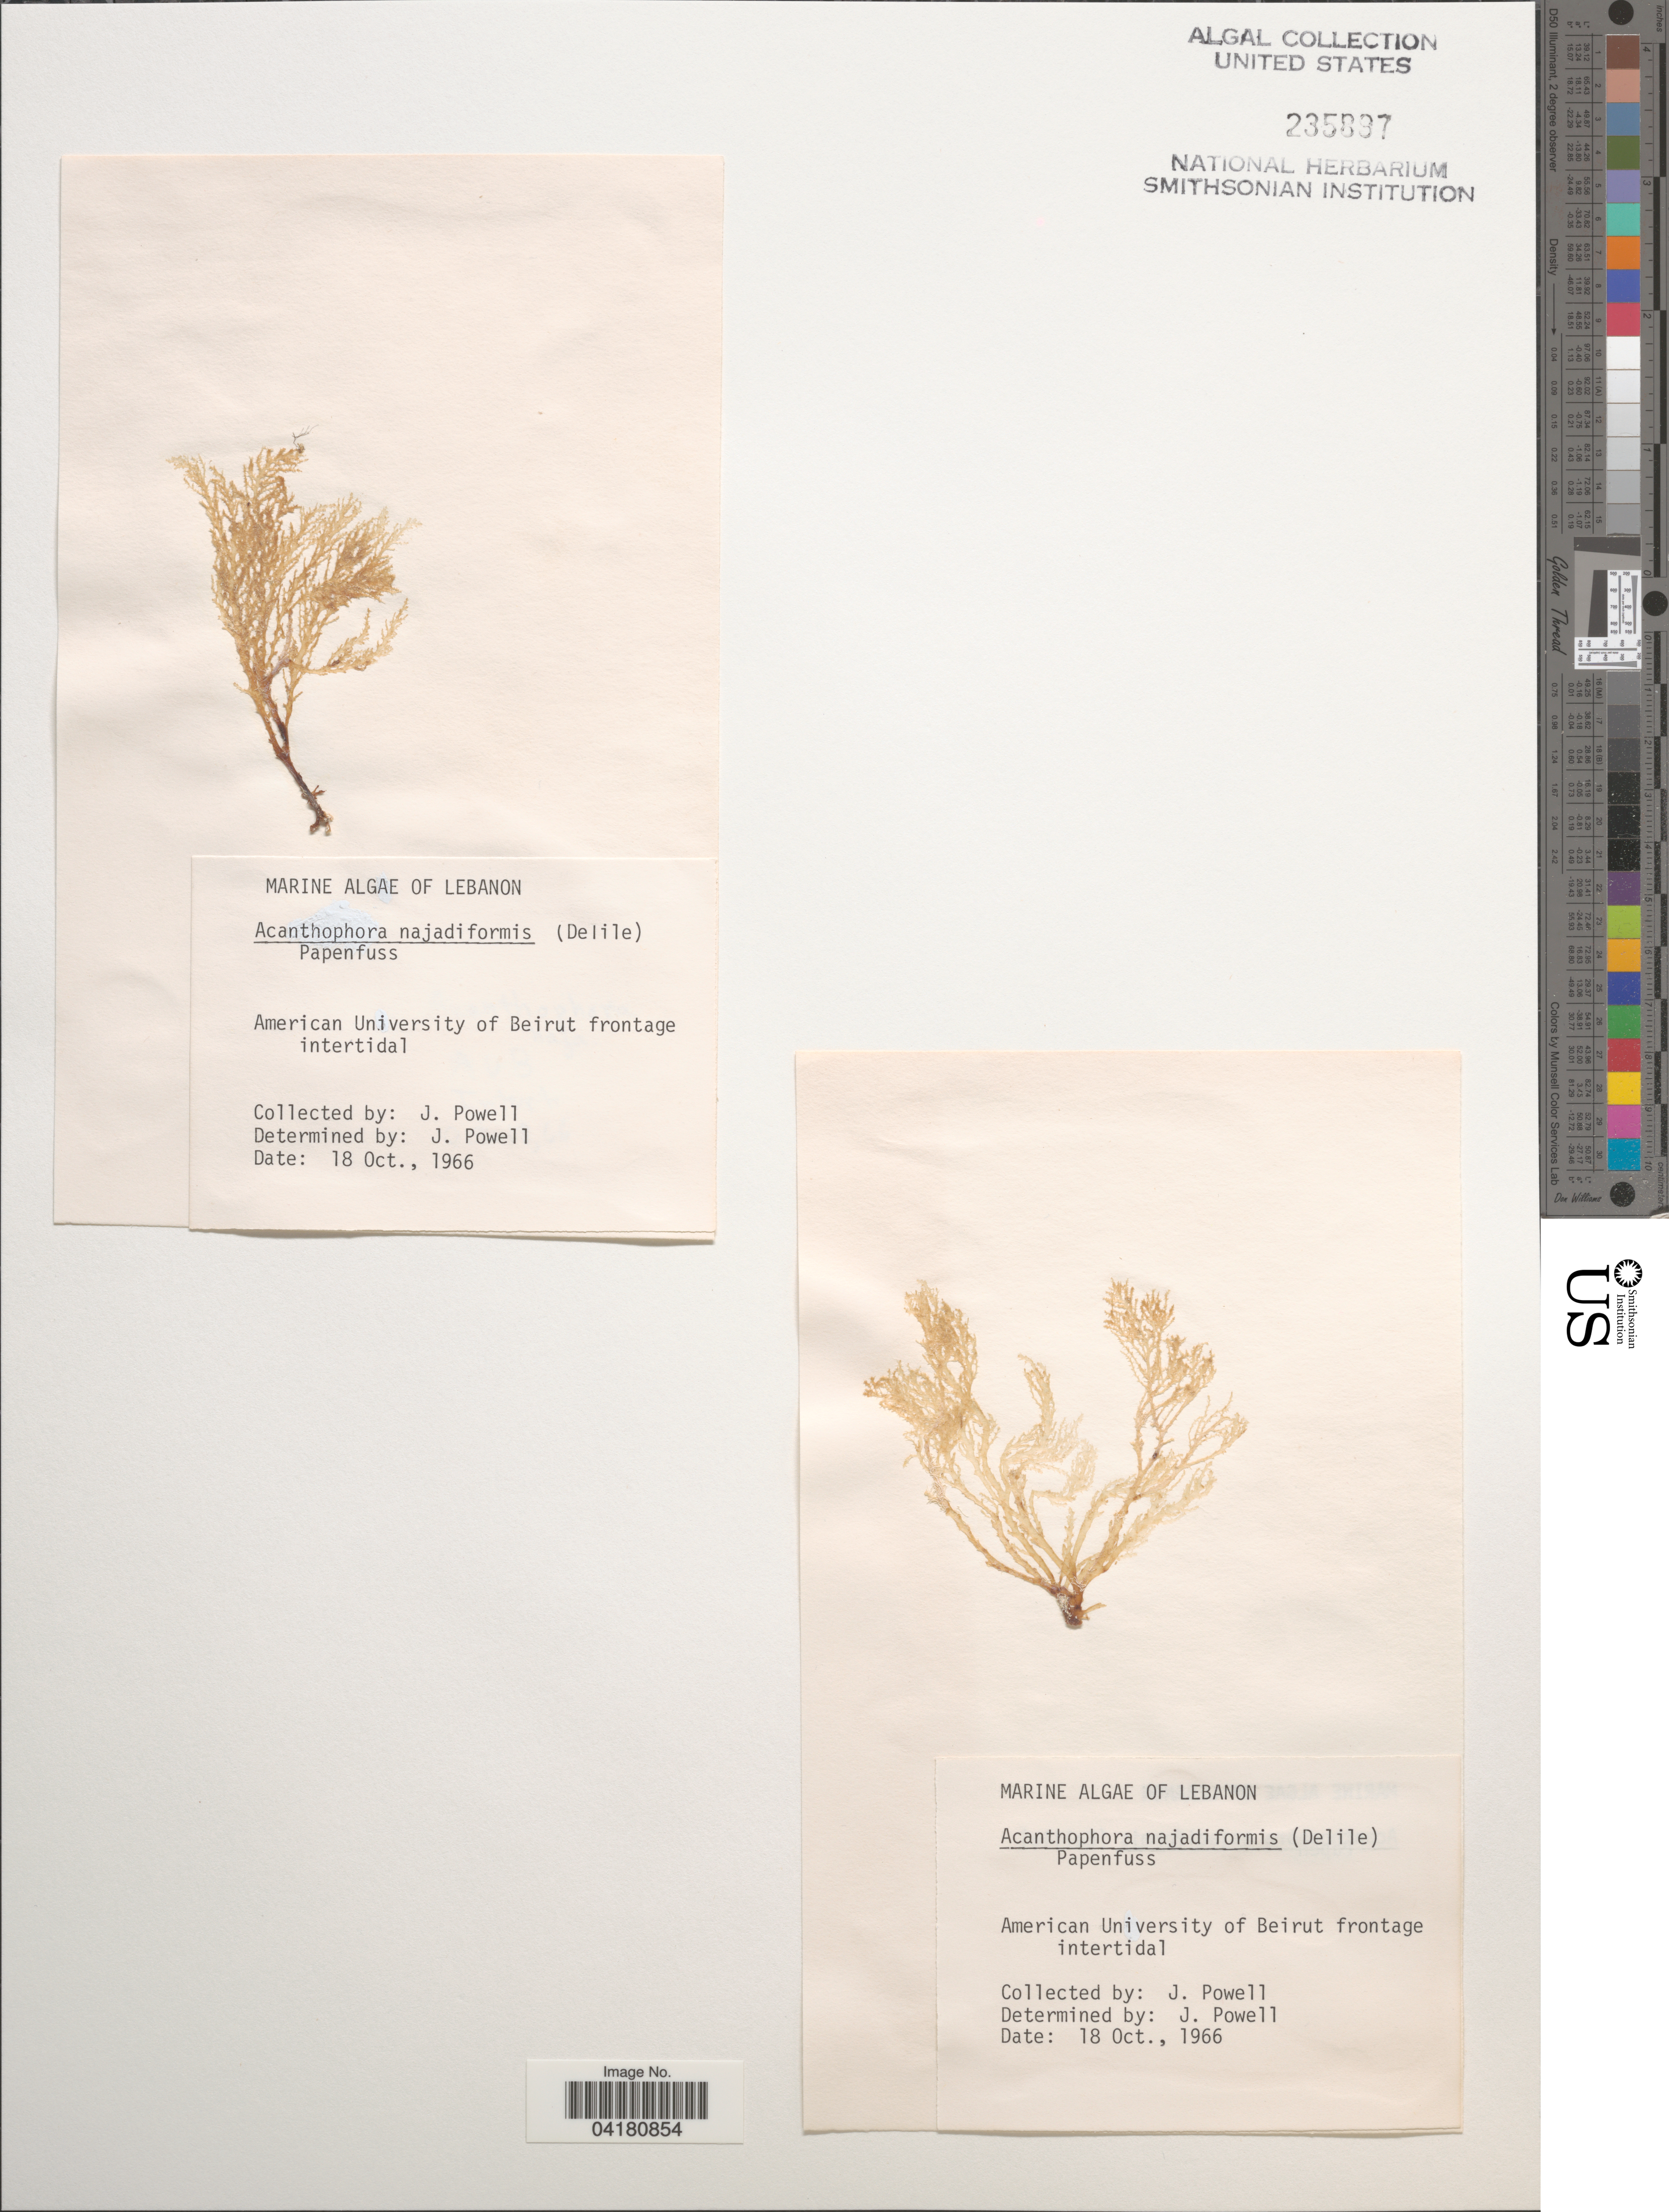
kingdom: Plantae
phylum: Rhodophyta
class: Florideophyceae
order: Ceramiales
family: Rhodomelaceae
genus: Acanthophora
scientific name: Acanthophora nayadiformis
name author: (Delile) Papenf.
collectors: J. Powell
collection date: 1966-10-18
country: Lebanon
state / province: Beyrouth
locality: American University of Beirut frontage intertidal.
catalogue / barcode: US 235897